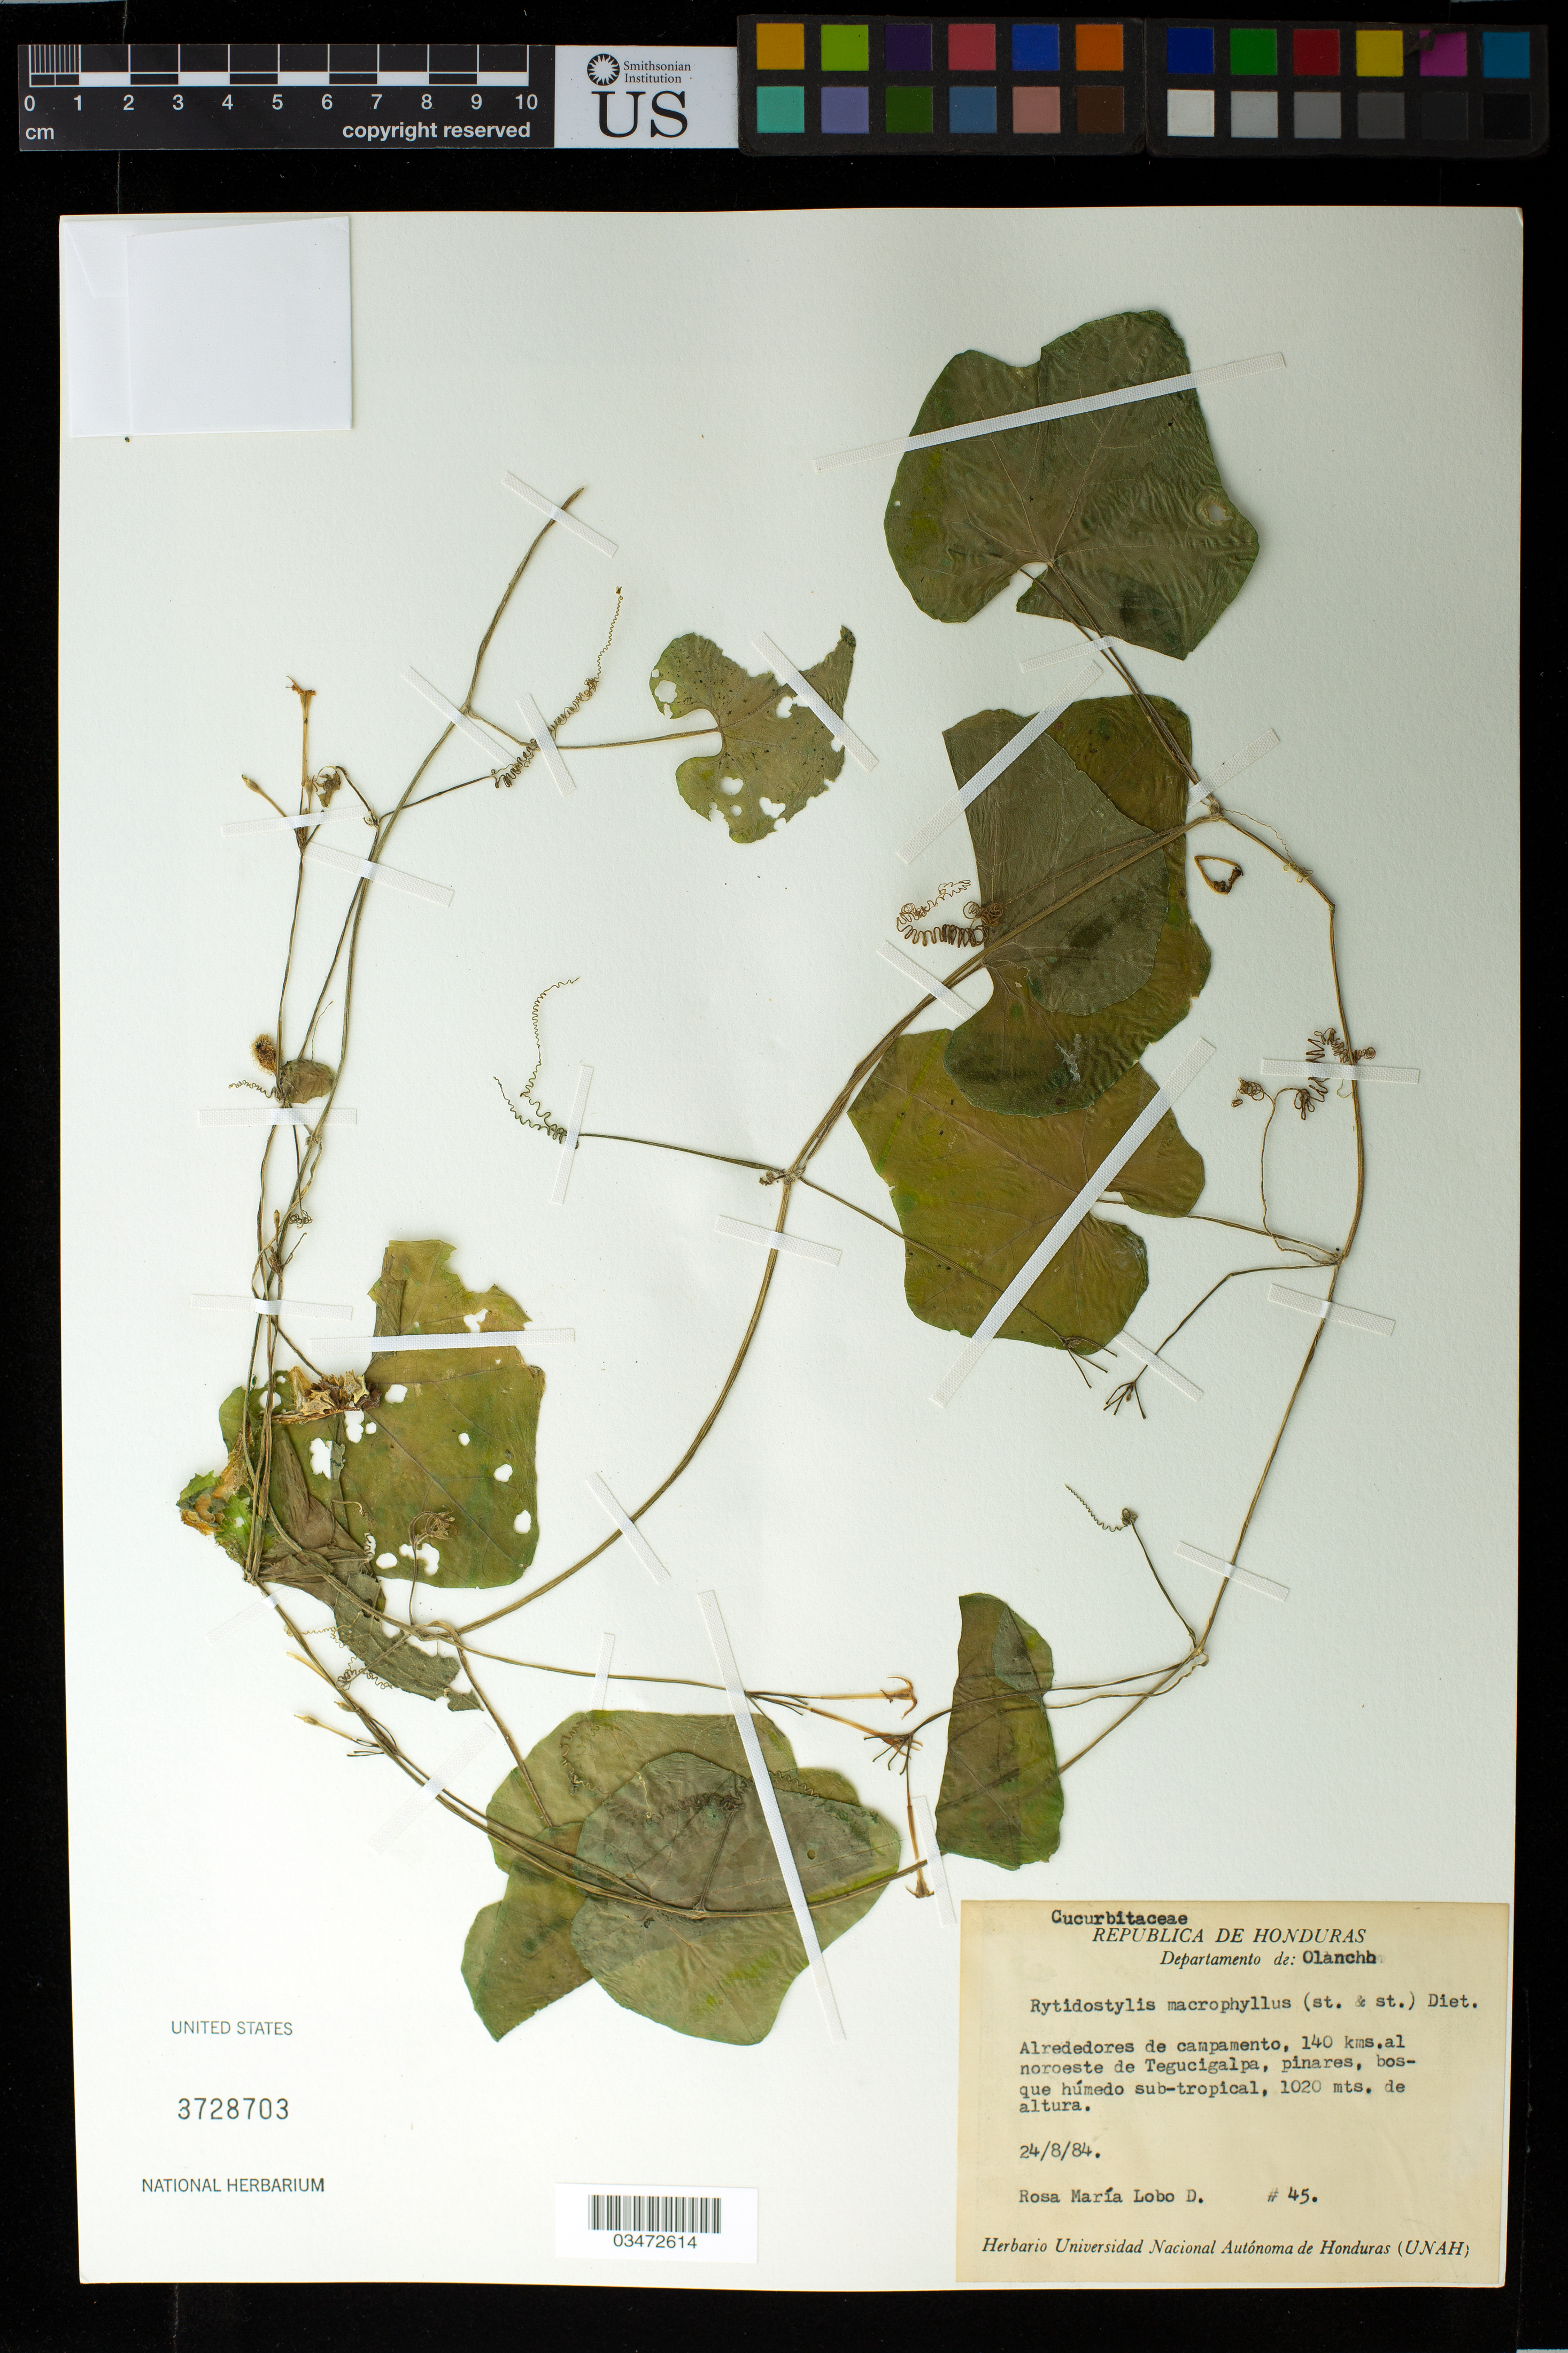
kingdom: Plantae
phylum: Tracheophyta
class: Magnoliopsida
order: Cucurbitales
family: Cucurbitaceae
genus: Cyclanthera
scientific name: Cyclanthera carthagenensis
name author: (Jacq.) H. Schaef. & S.S. Renner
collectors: R. Lobo D.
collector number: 45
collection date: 1984-08-24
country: Honduras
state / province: Olancho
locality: Noroeste de Tegucigalapa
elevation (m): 1020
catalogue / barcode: US 3728703